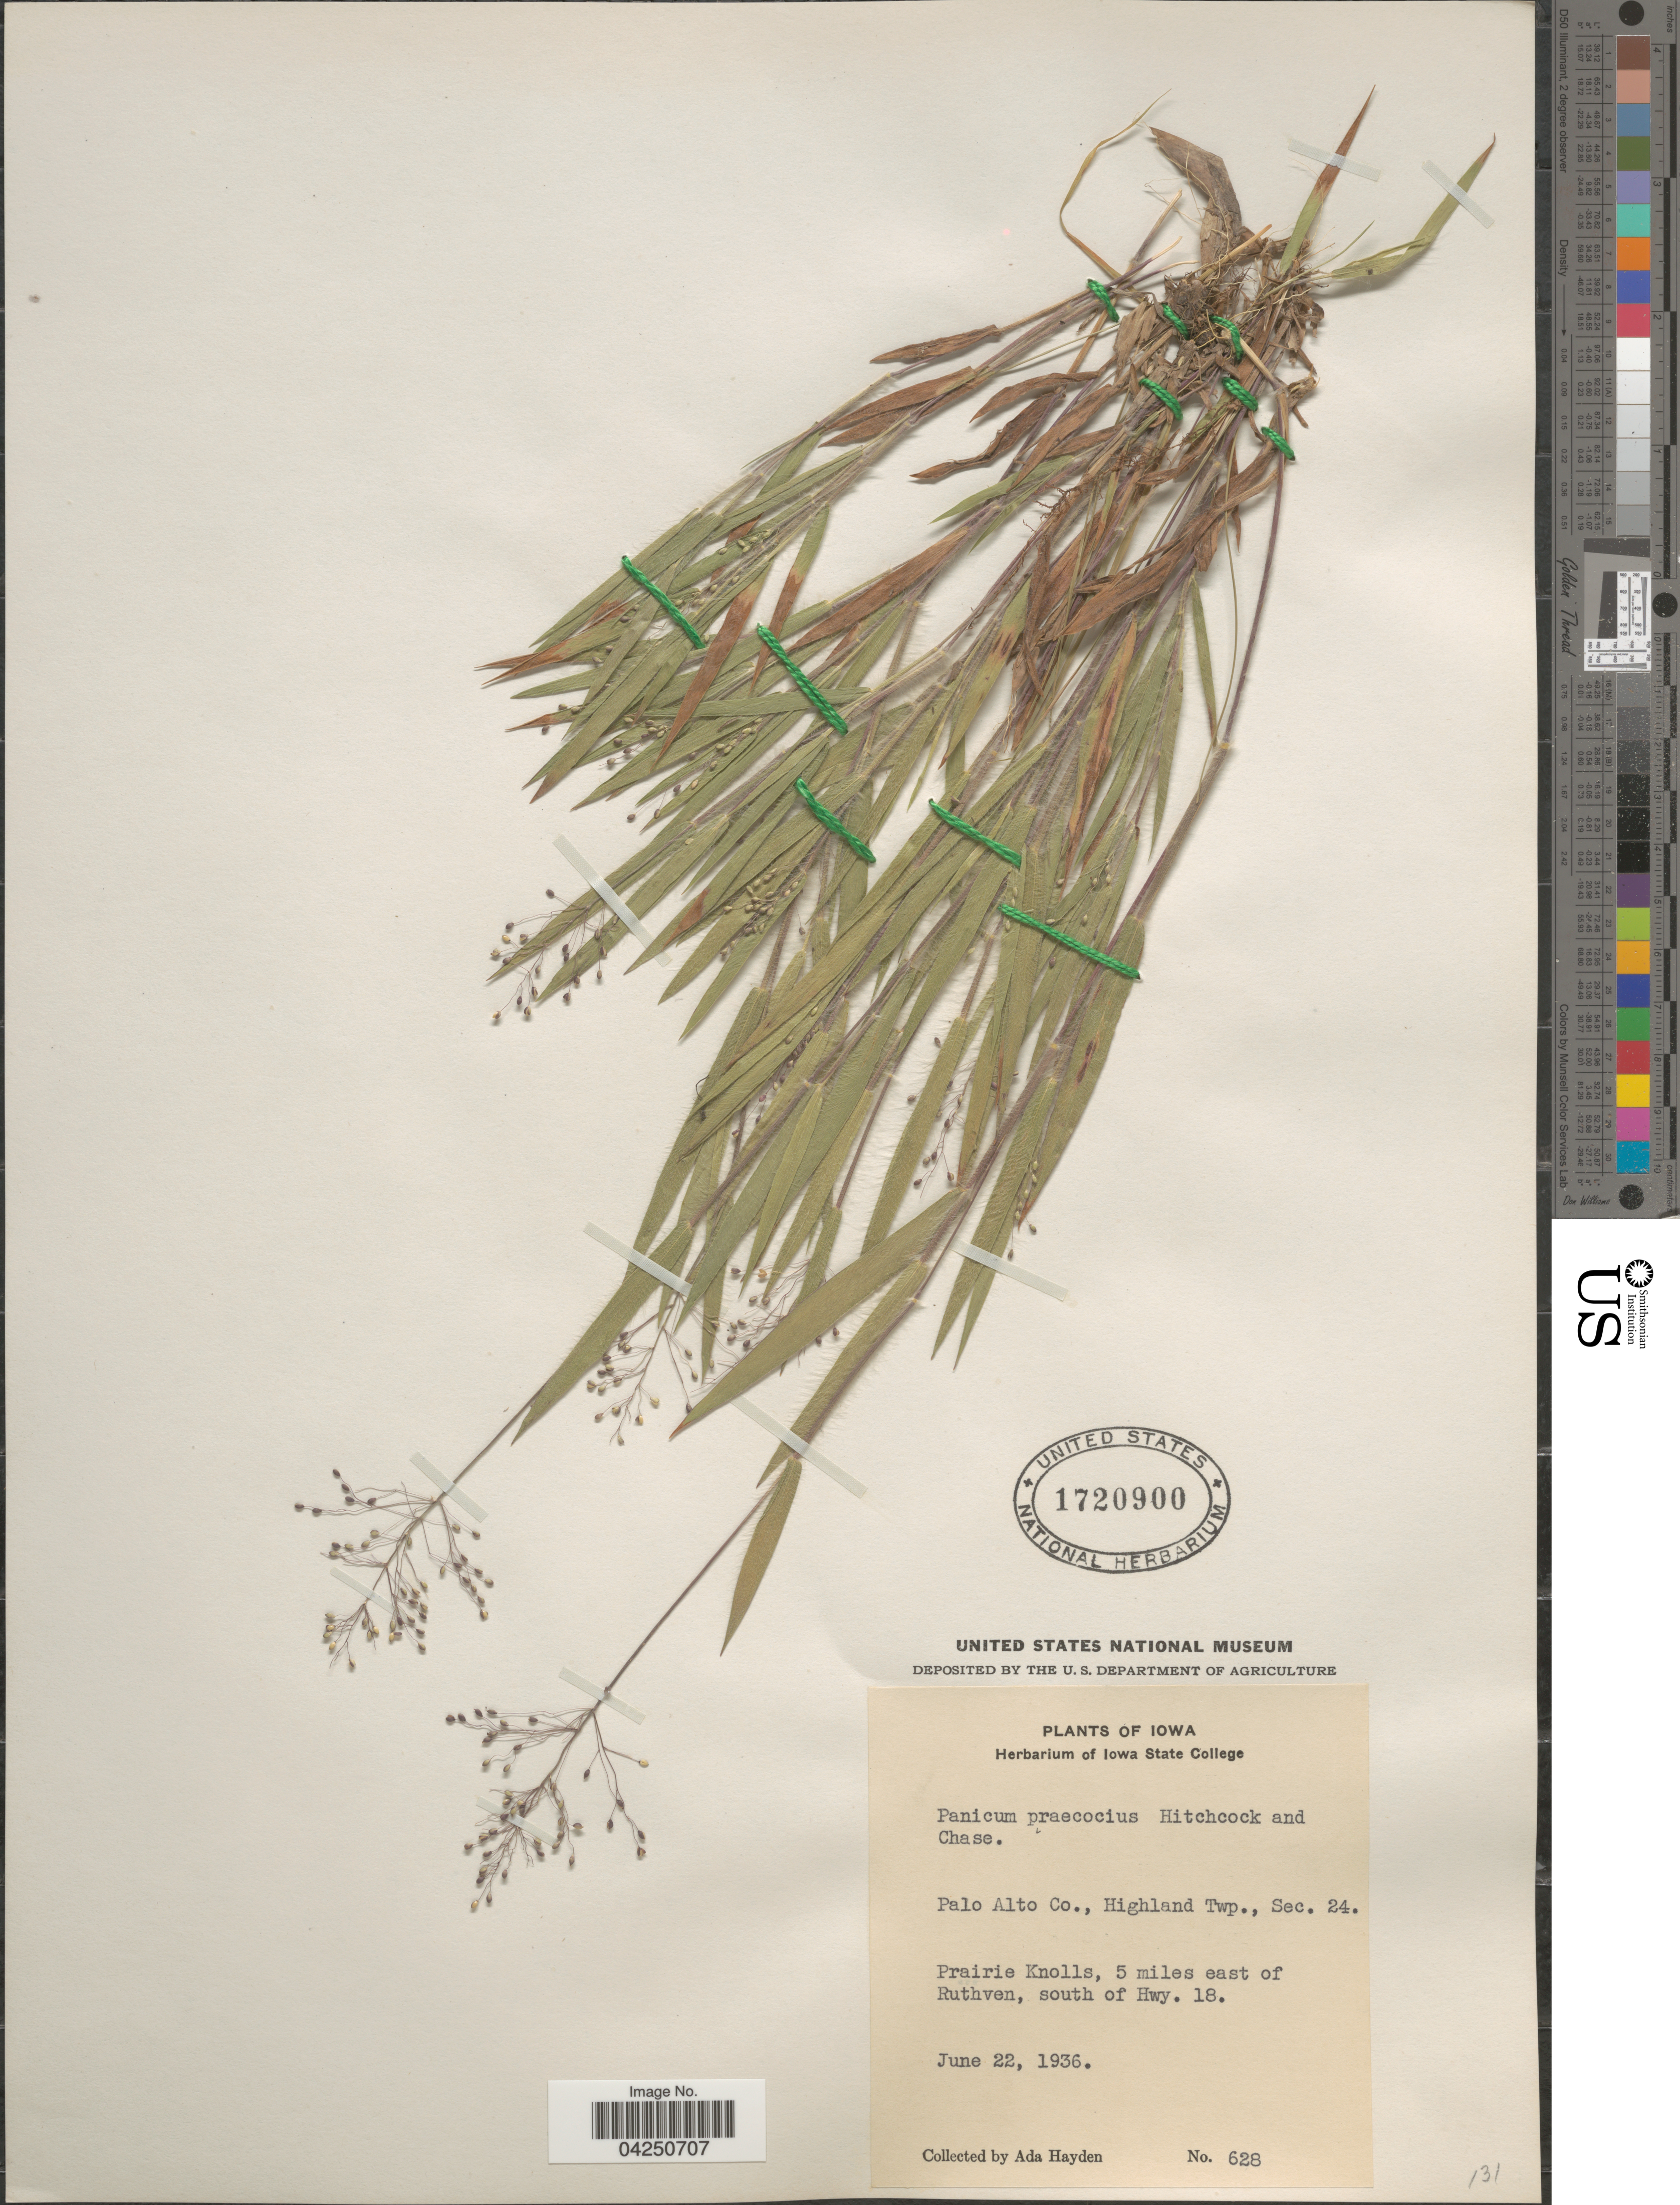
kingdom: Plantae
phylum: Tracheophyta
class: Liliopsida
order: Poales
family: Poaceae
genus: Dichanthelium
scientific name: Dichanthelium acuminatum var. acuminatum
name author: (Sw.) Gould & C.A. Clark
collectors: Ada Hayden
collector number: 628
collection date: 1936-06-22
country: United States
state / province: Iowa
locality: Palo Alto Co., Highland Twp., Sec. 24. Prairie Knolls, 5 miles east of Ruthven, south of Hwy. 18.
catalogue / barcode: US 1720900